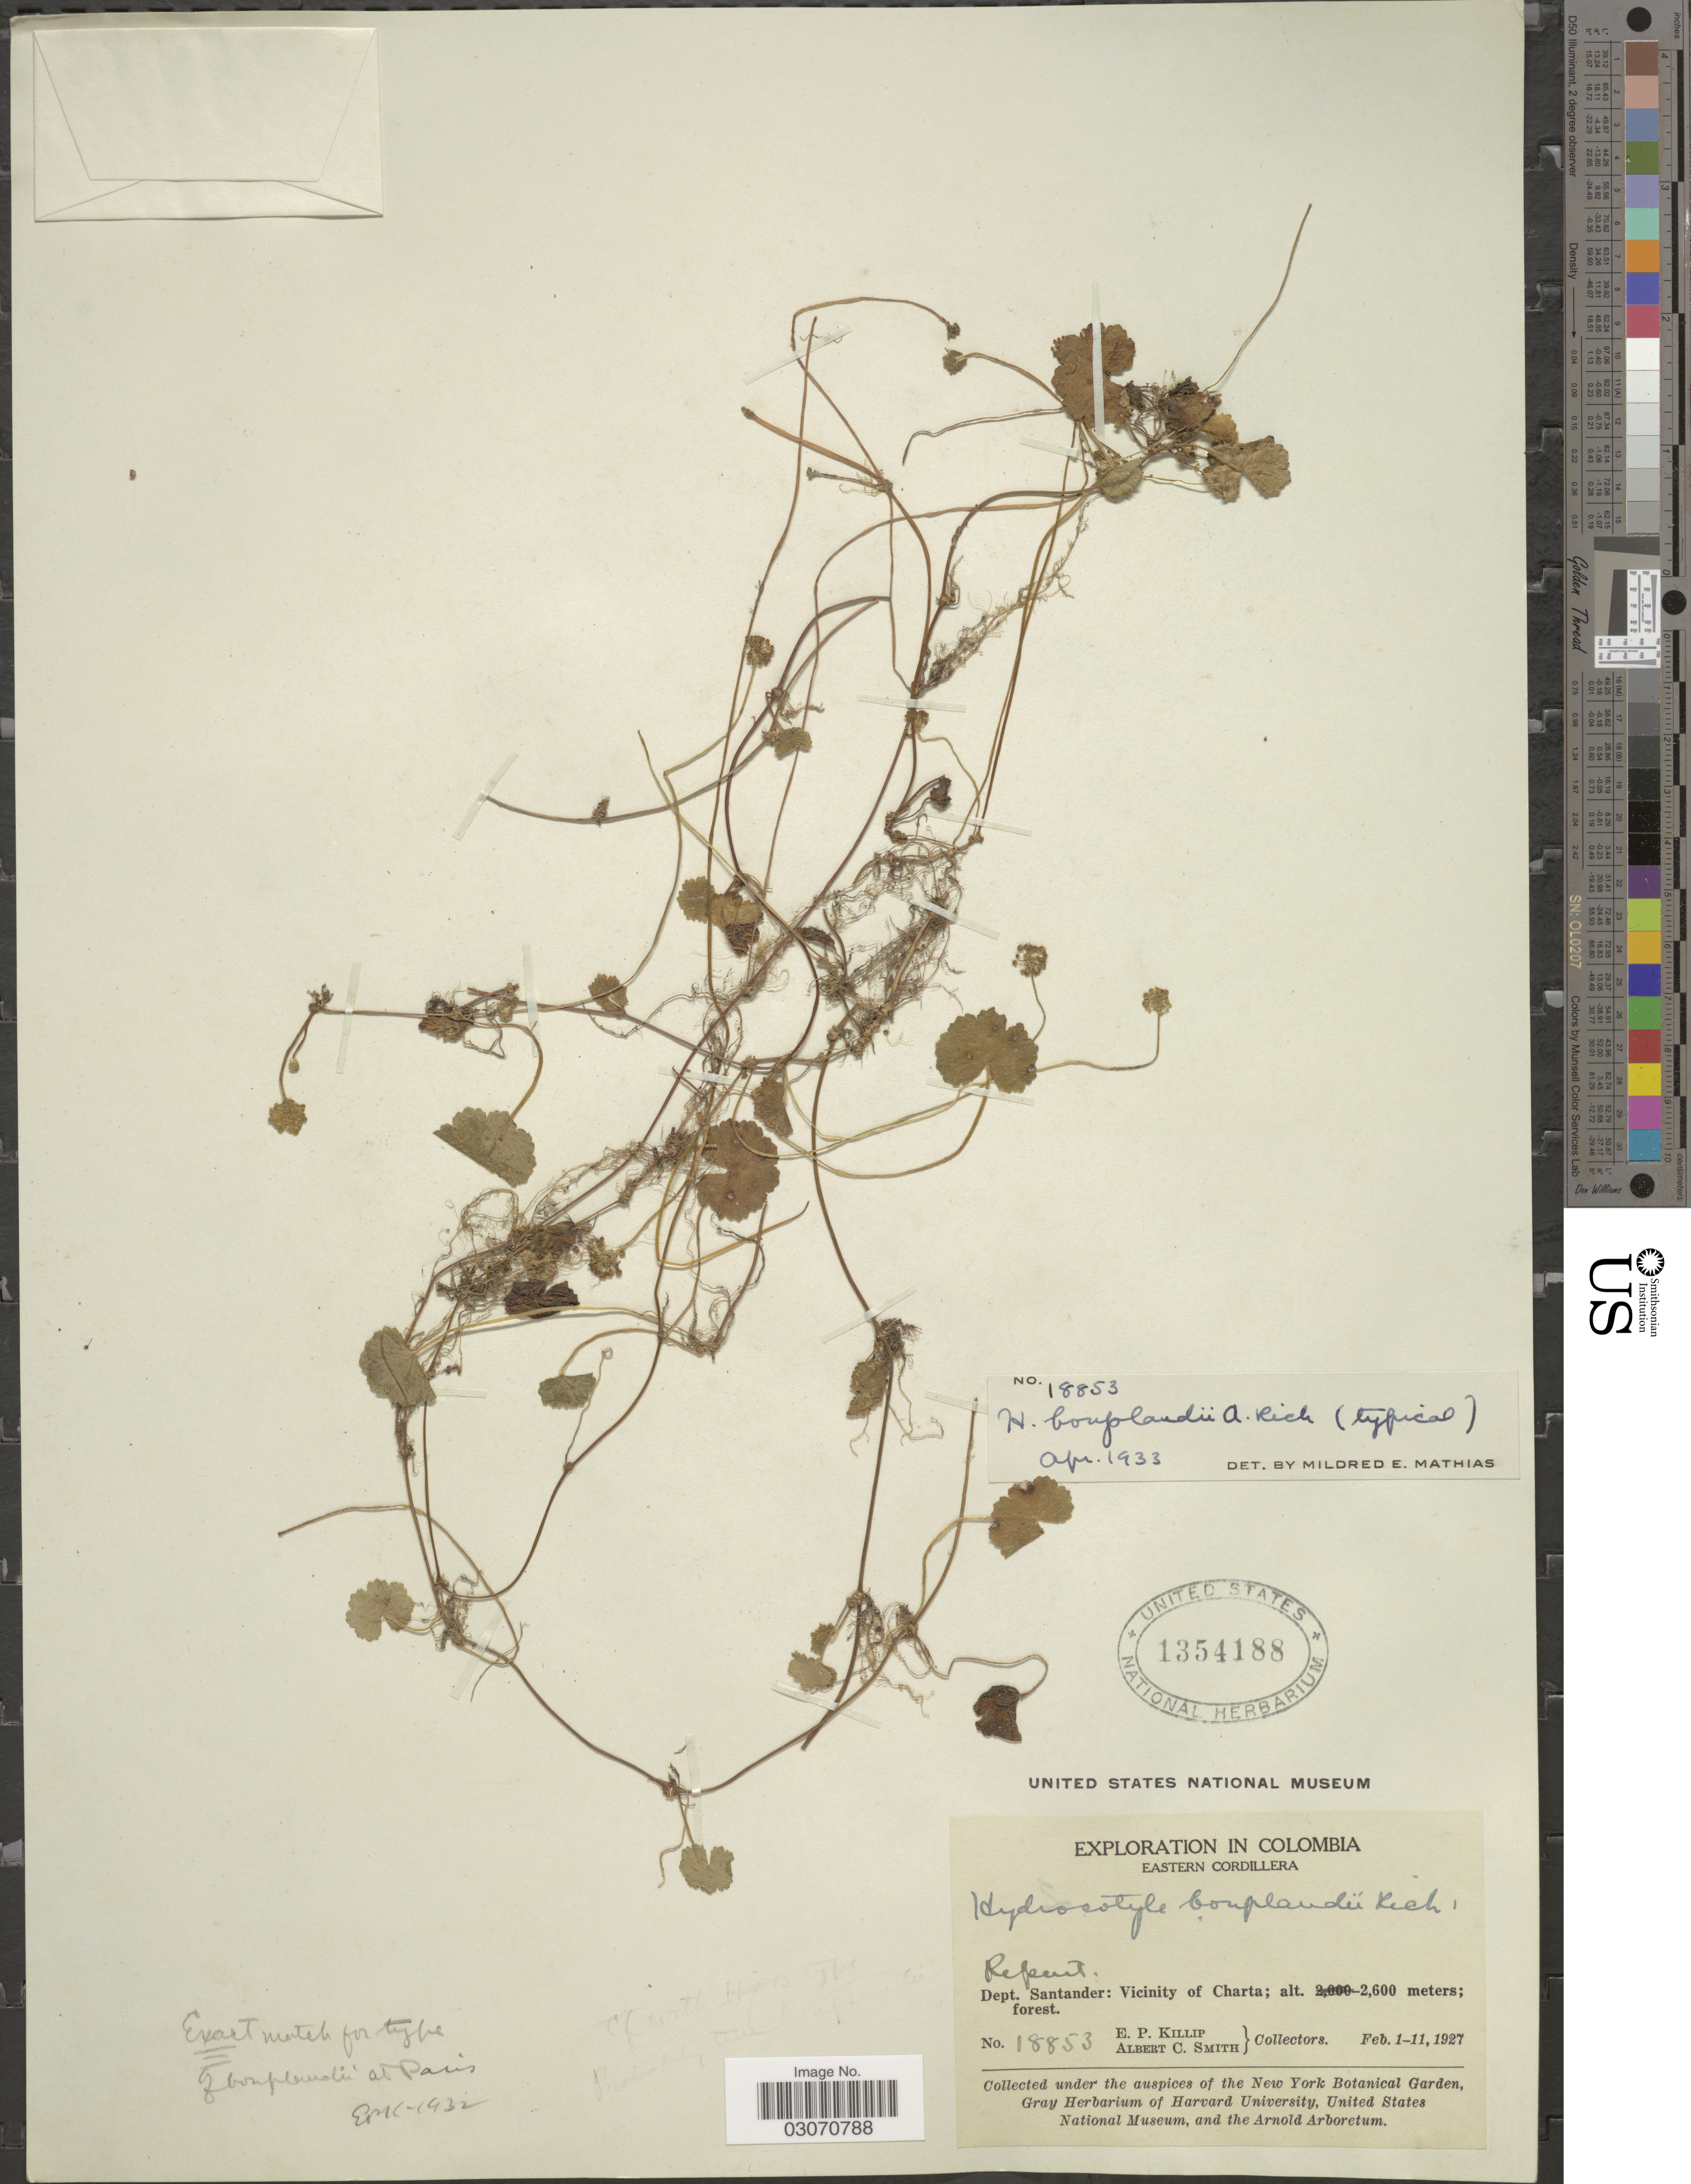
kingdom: Plantae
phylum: Tracheophyta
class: Magnoliopsida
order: Apiales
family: Araliaceae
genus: Hydrocotyle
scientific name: Hydrocotyle bonplandii var. bonplandii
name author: A. Rich.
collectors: E. P. Killip & A. C. Smith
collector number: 18853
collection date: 1927-02-01/1927-02-11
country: Colombia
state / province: Santander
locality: Eastern Cordillera. Dept. Santander: Vicinity of Charta.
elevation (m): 2600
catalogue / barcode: US 1354188